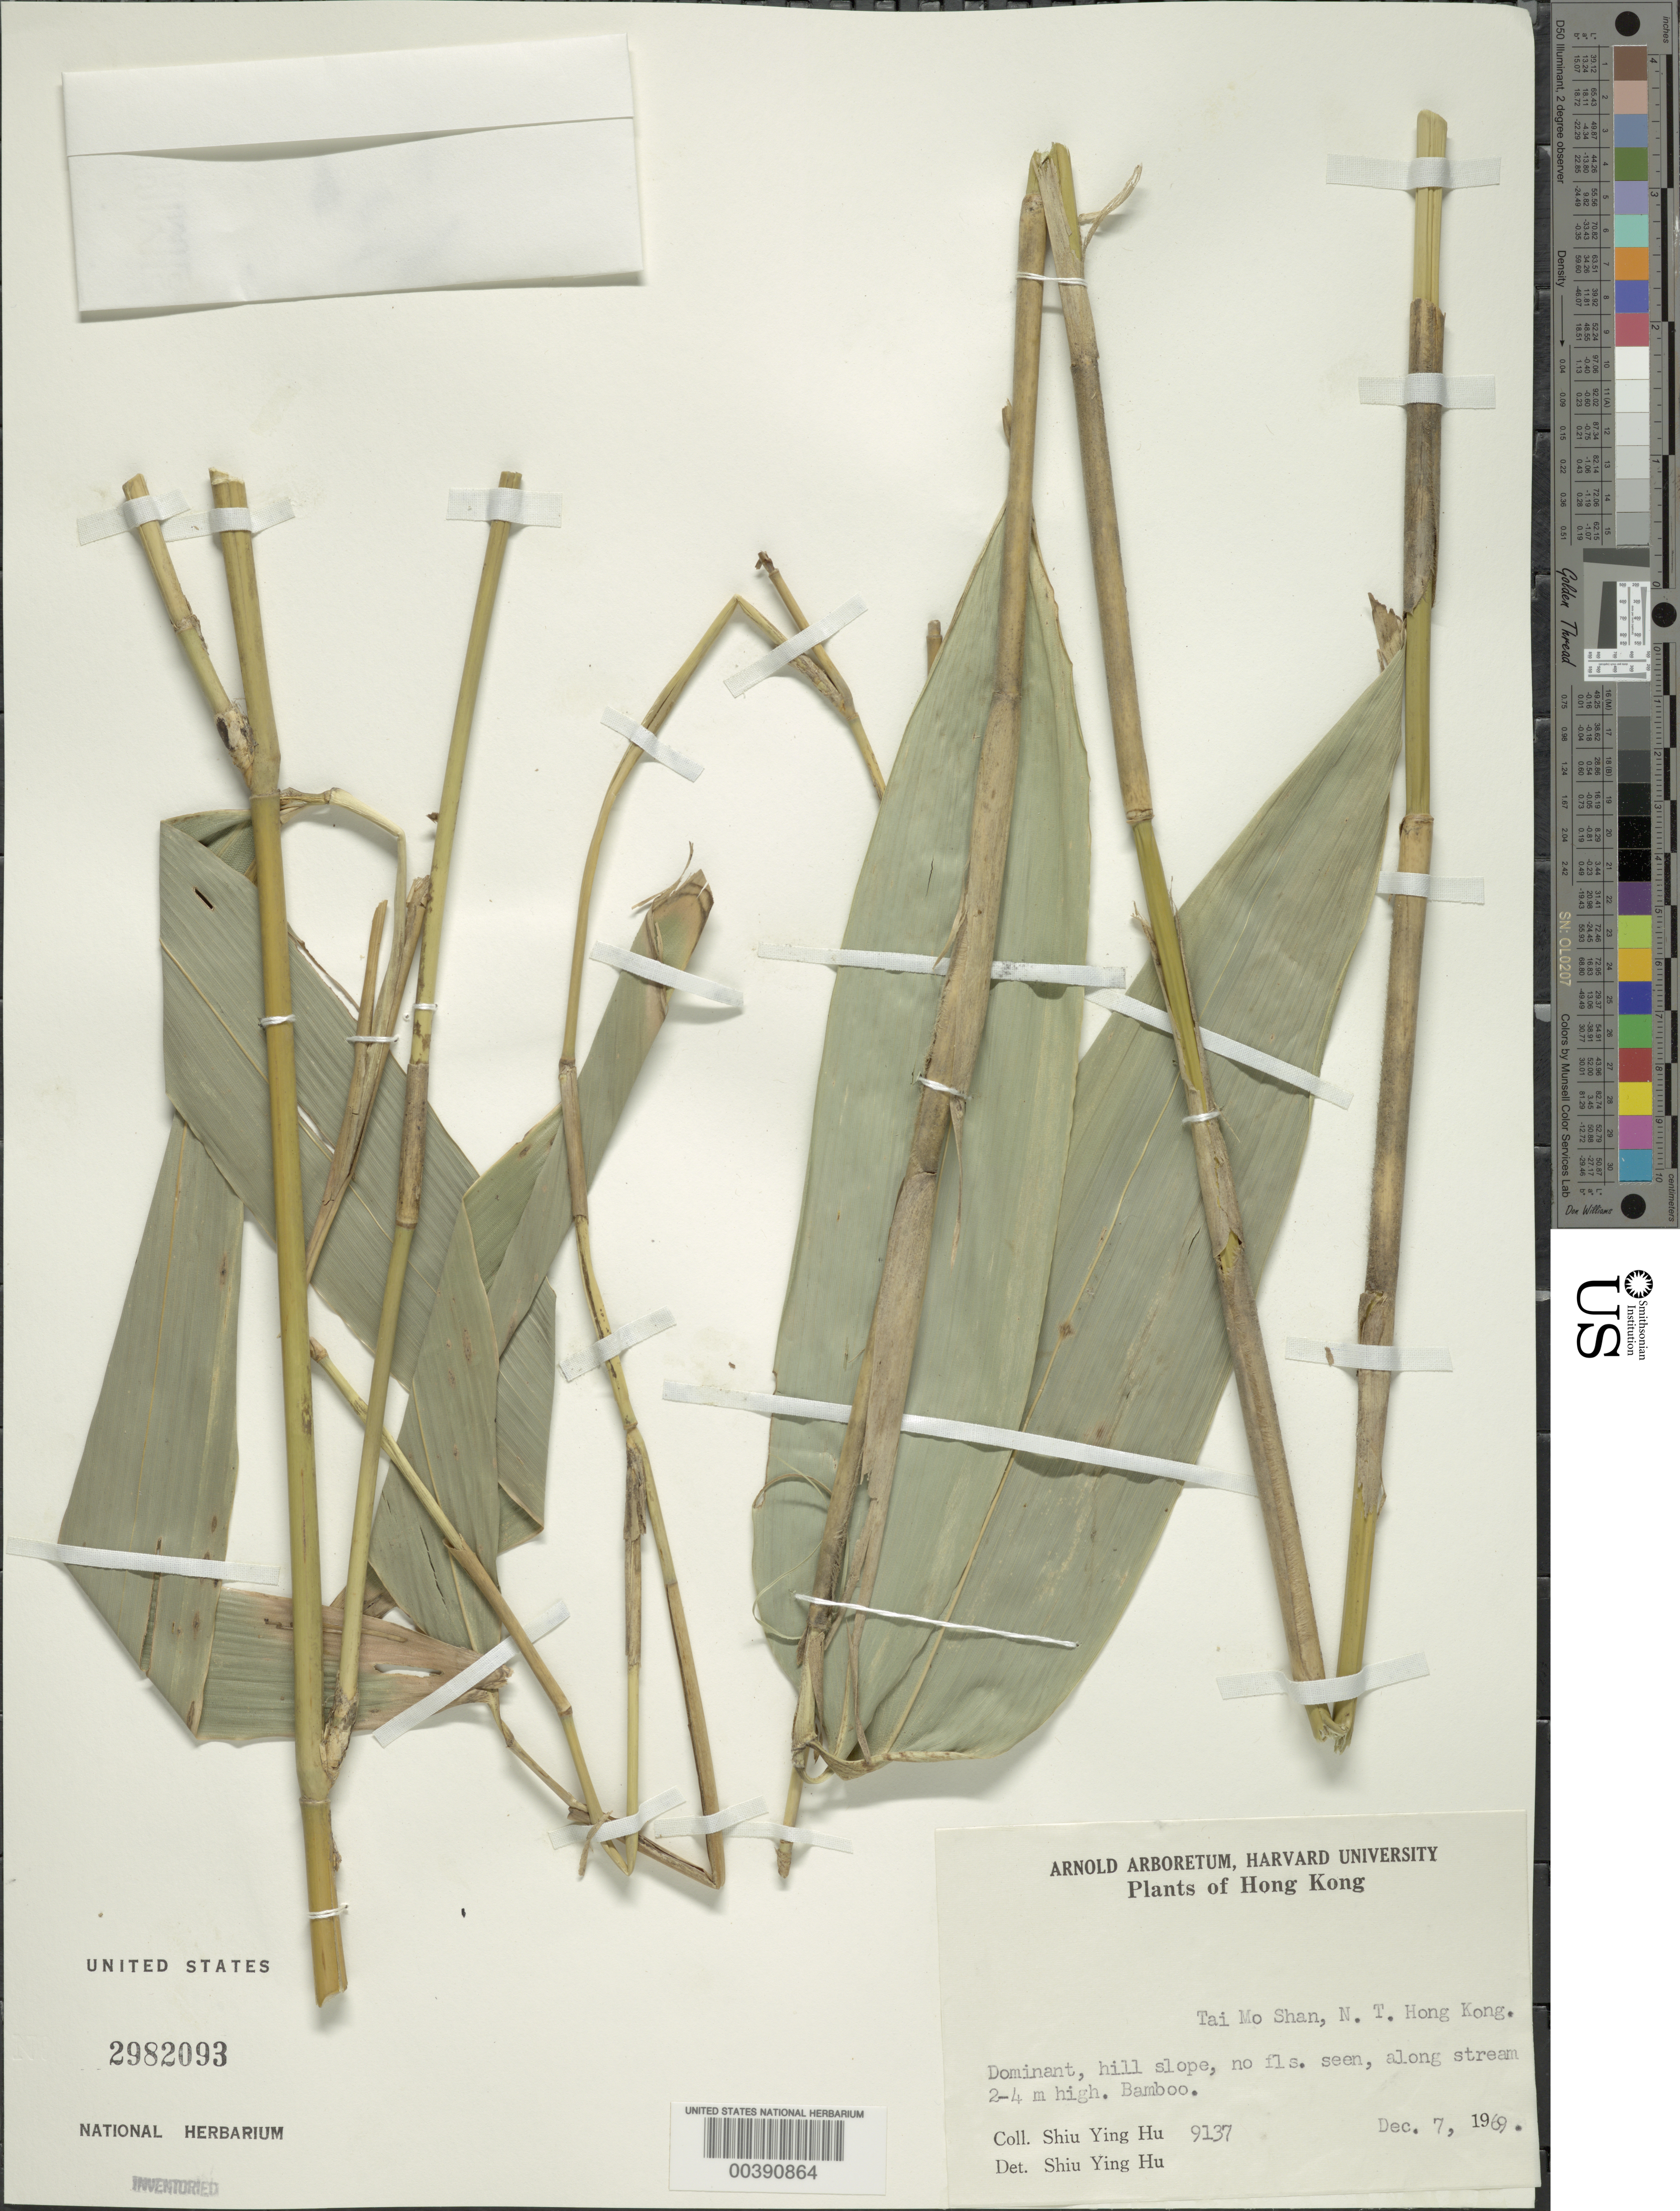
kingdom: Plantae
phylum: Tracheophyta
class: Liliopsida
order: Poales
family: Poaceae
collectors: Y. Shiu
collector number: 9137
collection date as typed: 07 Dec 1969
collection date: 1969-12-07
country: China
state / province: Hong Kong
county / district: New Territories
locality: Tai mo shan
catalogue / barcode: US 2982093